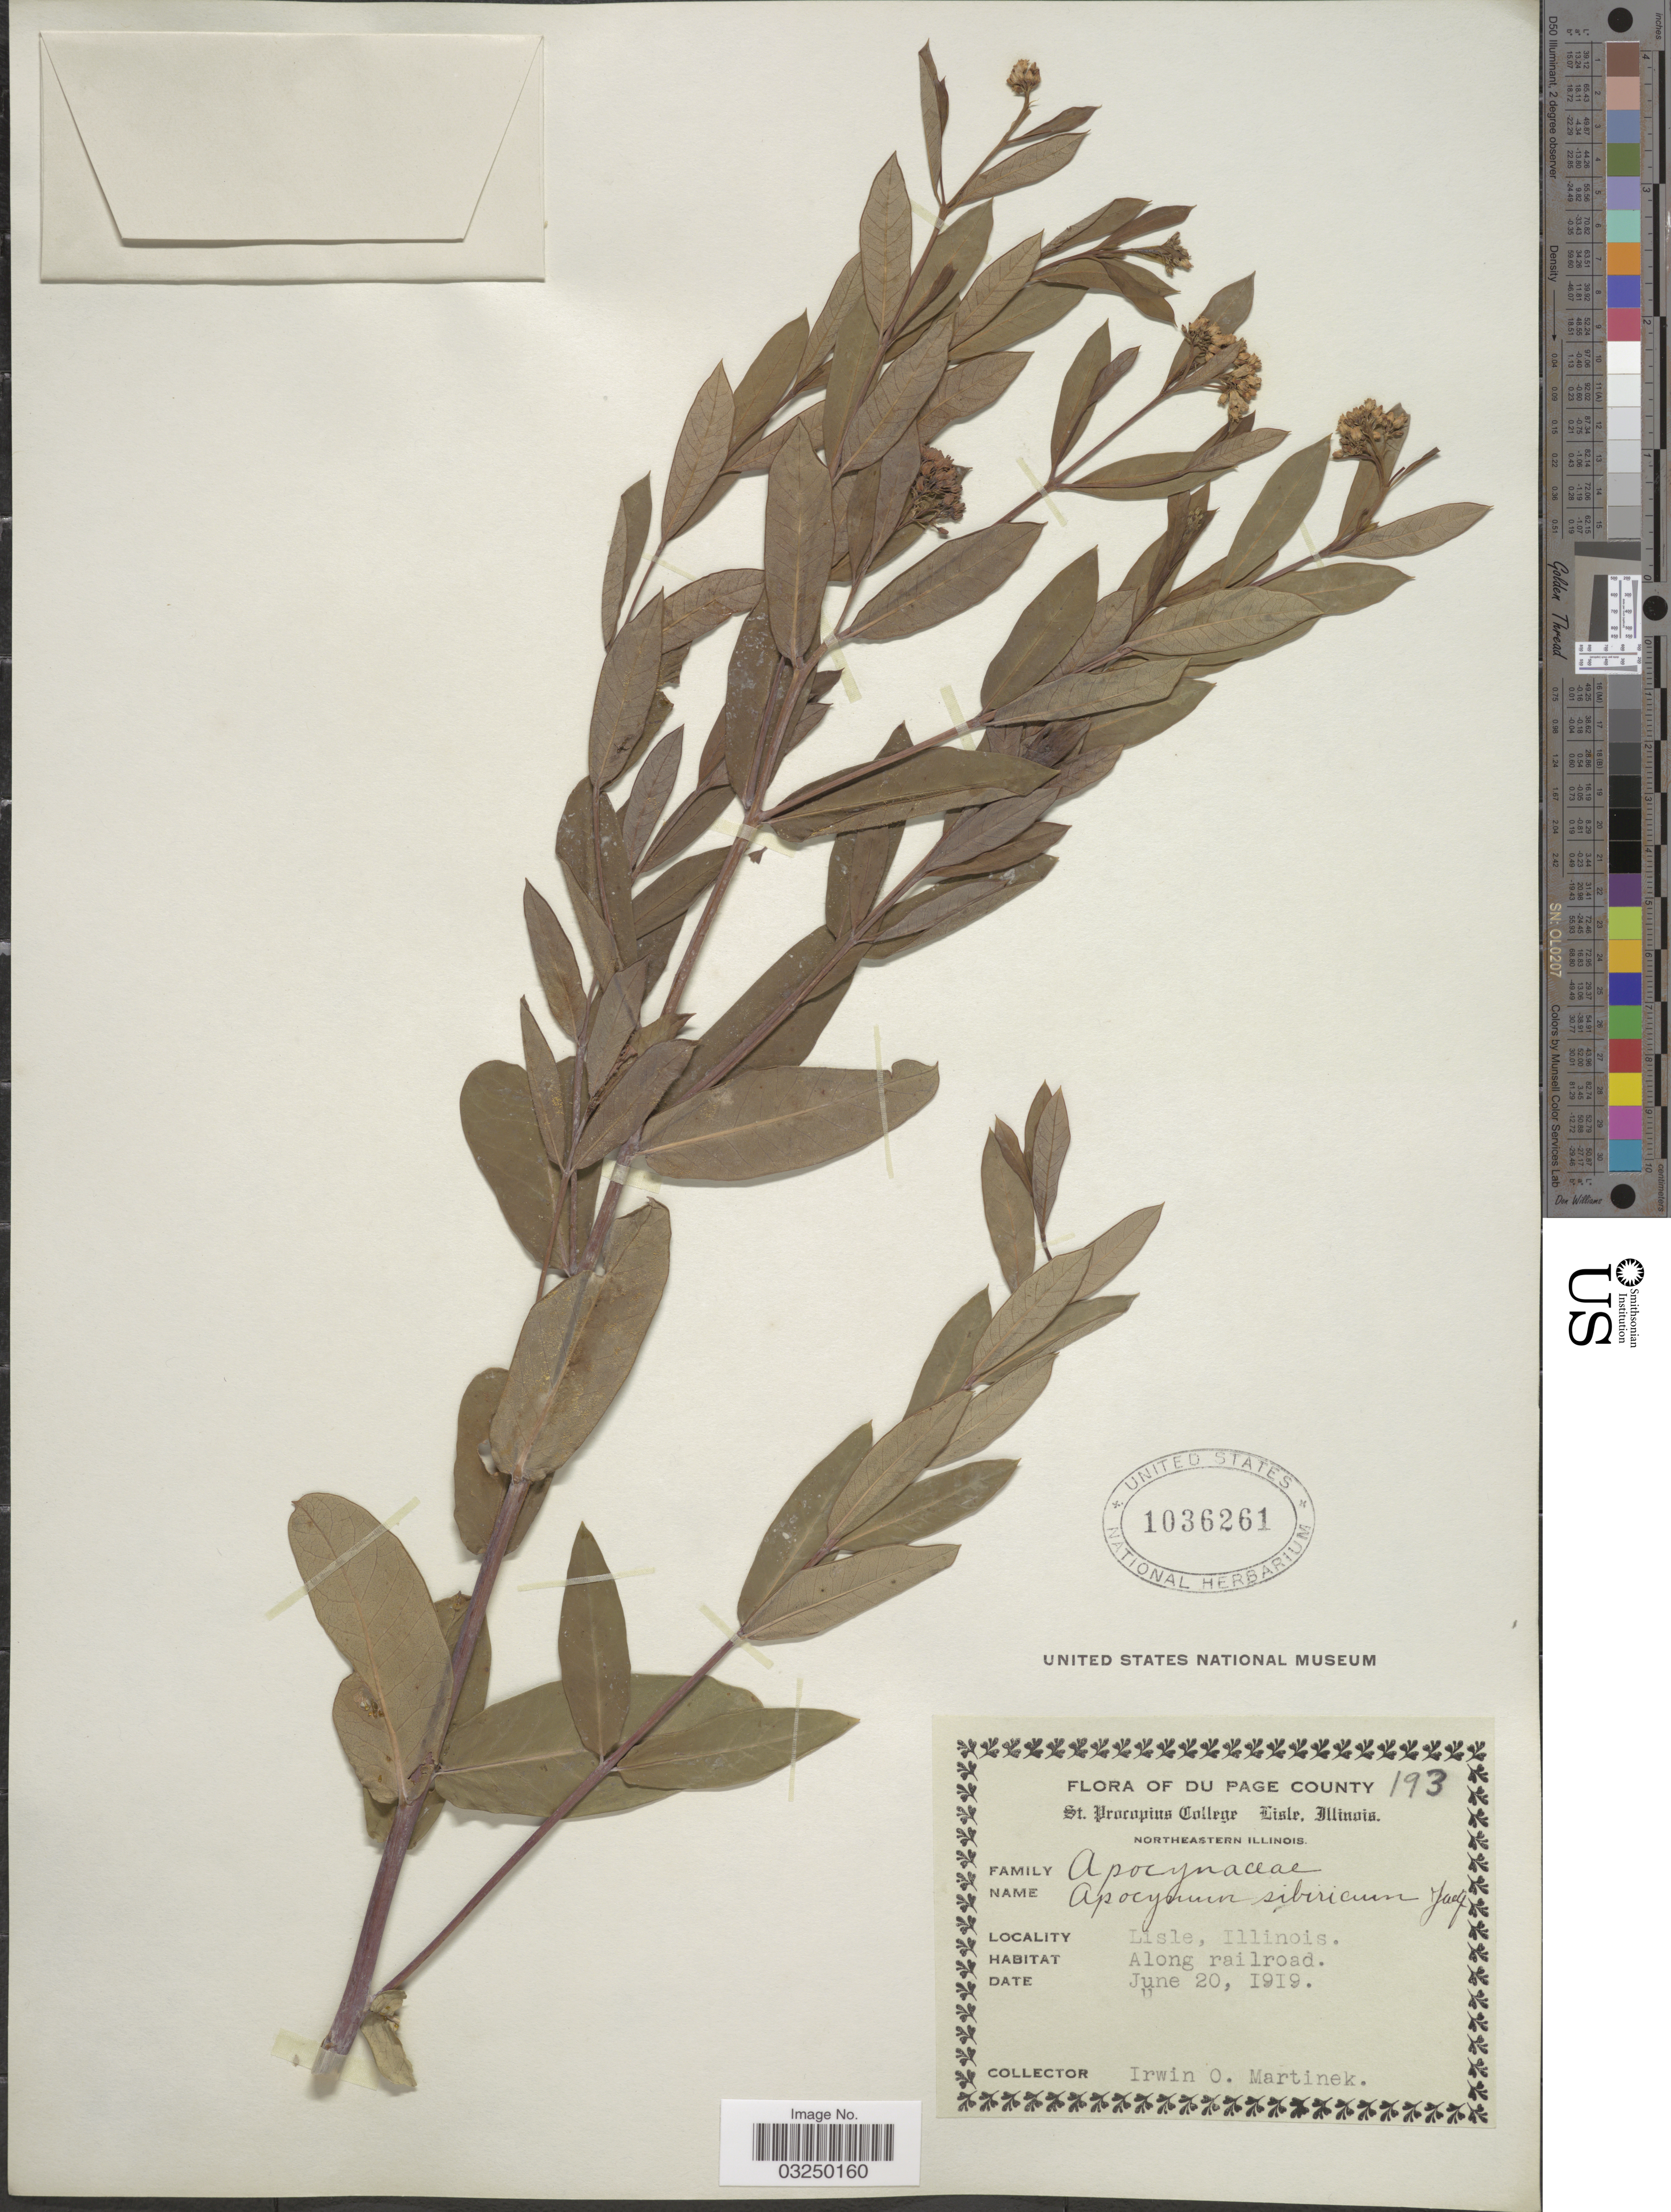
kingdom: Plantae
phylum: Tracheophyta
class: Magnoliopsida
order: Gentianales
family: Apocynaceae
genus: Apocynum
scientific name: Apocynum sibiricum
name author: Jacq.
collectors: I. Martinek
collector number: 193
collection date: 1919-06-20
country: United States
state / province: Illinois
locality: Du Page County. Lisle. Along railroad.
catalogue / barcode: US 1036261